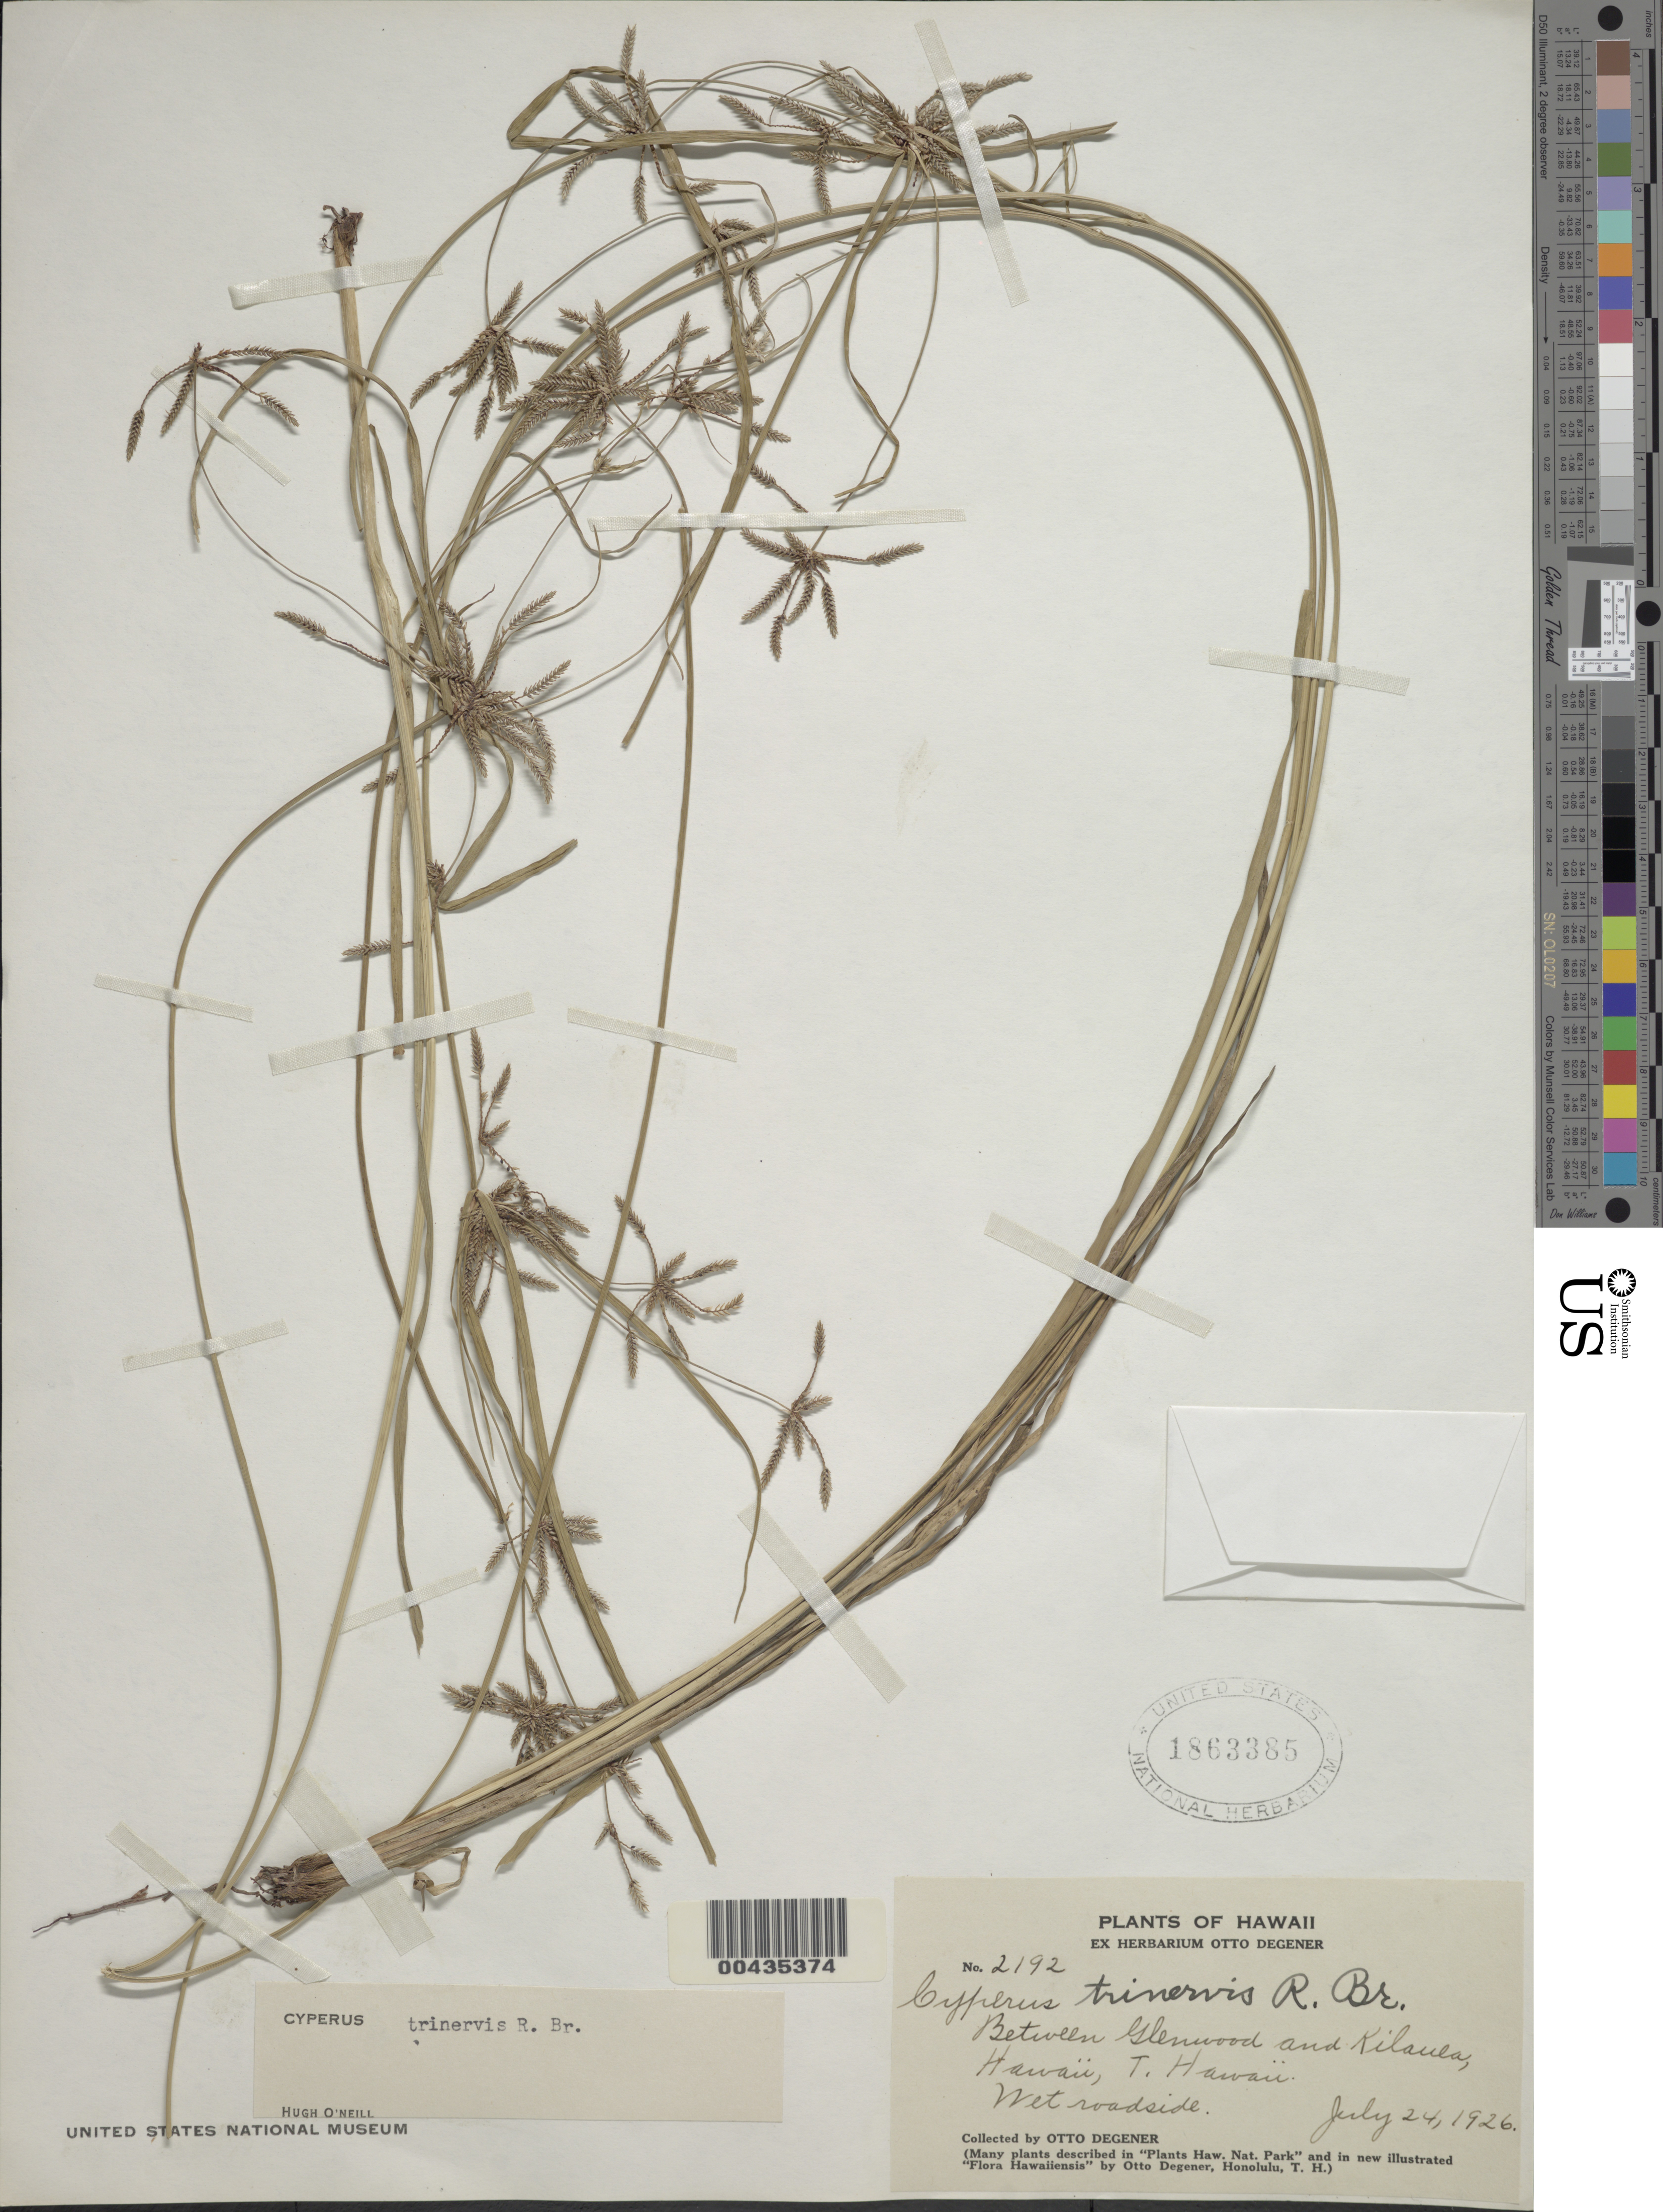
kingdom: Plantae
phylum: Tracheophyta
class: Liliopsida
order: Poales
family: Cyperaceae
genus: Cyperus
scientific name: Cyperus trinervis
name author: R. Br.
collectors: O. Degener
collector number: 2192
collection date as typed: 24 Jul 1926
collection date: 1926-07-24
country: United States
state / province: Hawaii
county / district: Hawaii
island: Hawaii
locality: Between Glenwood and Kilauea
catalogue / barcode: US 1863385